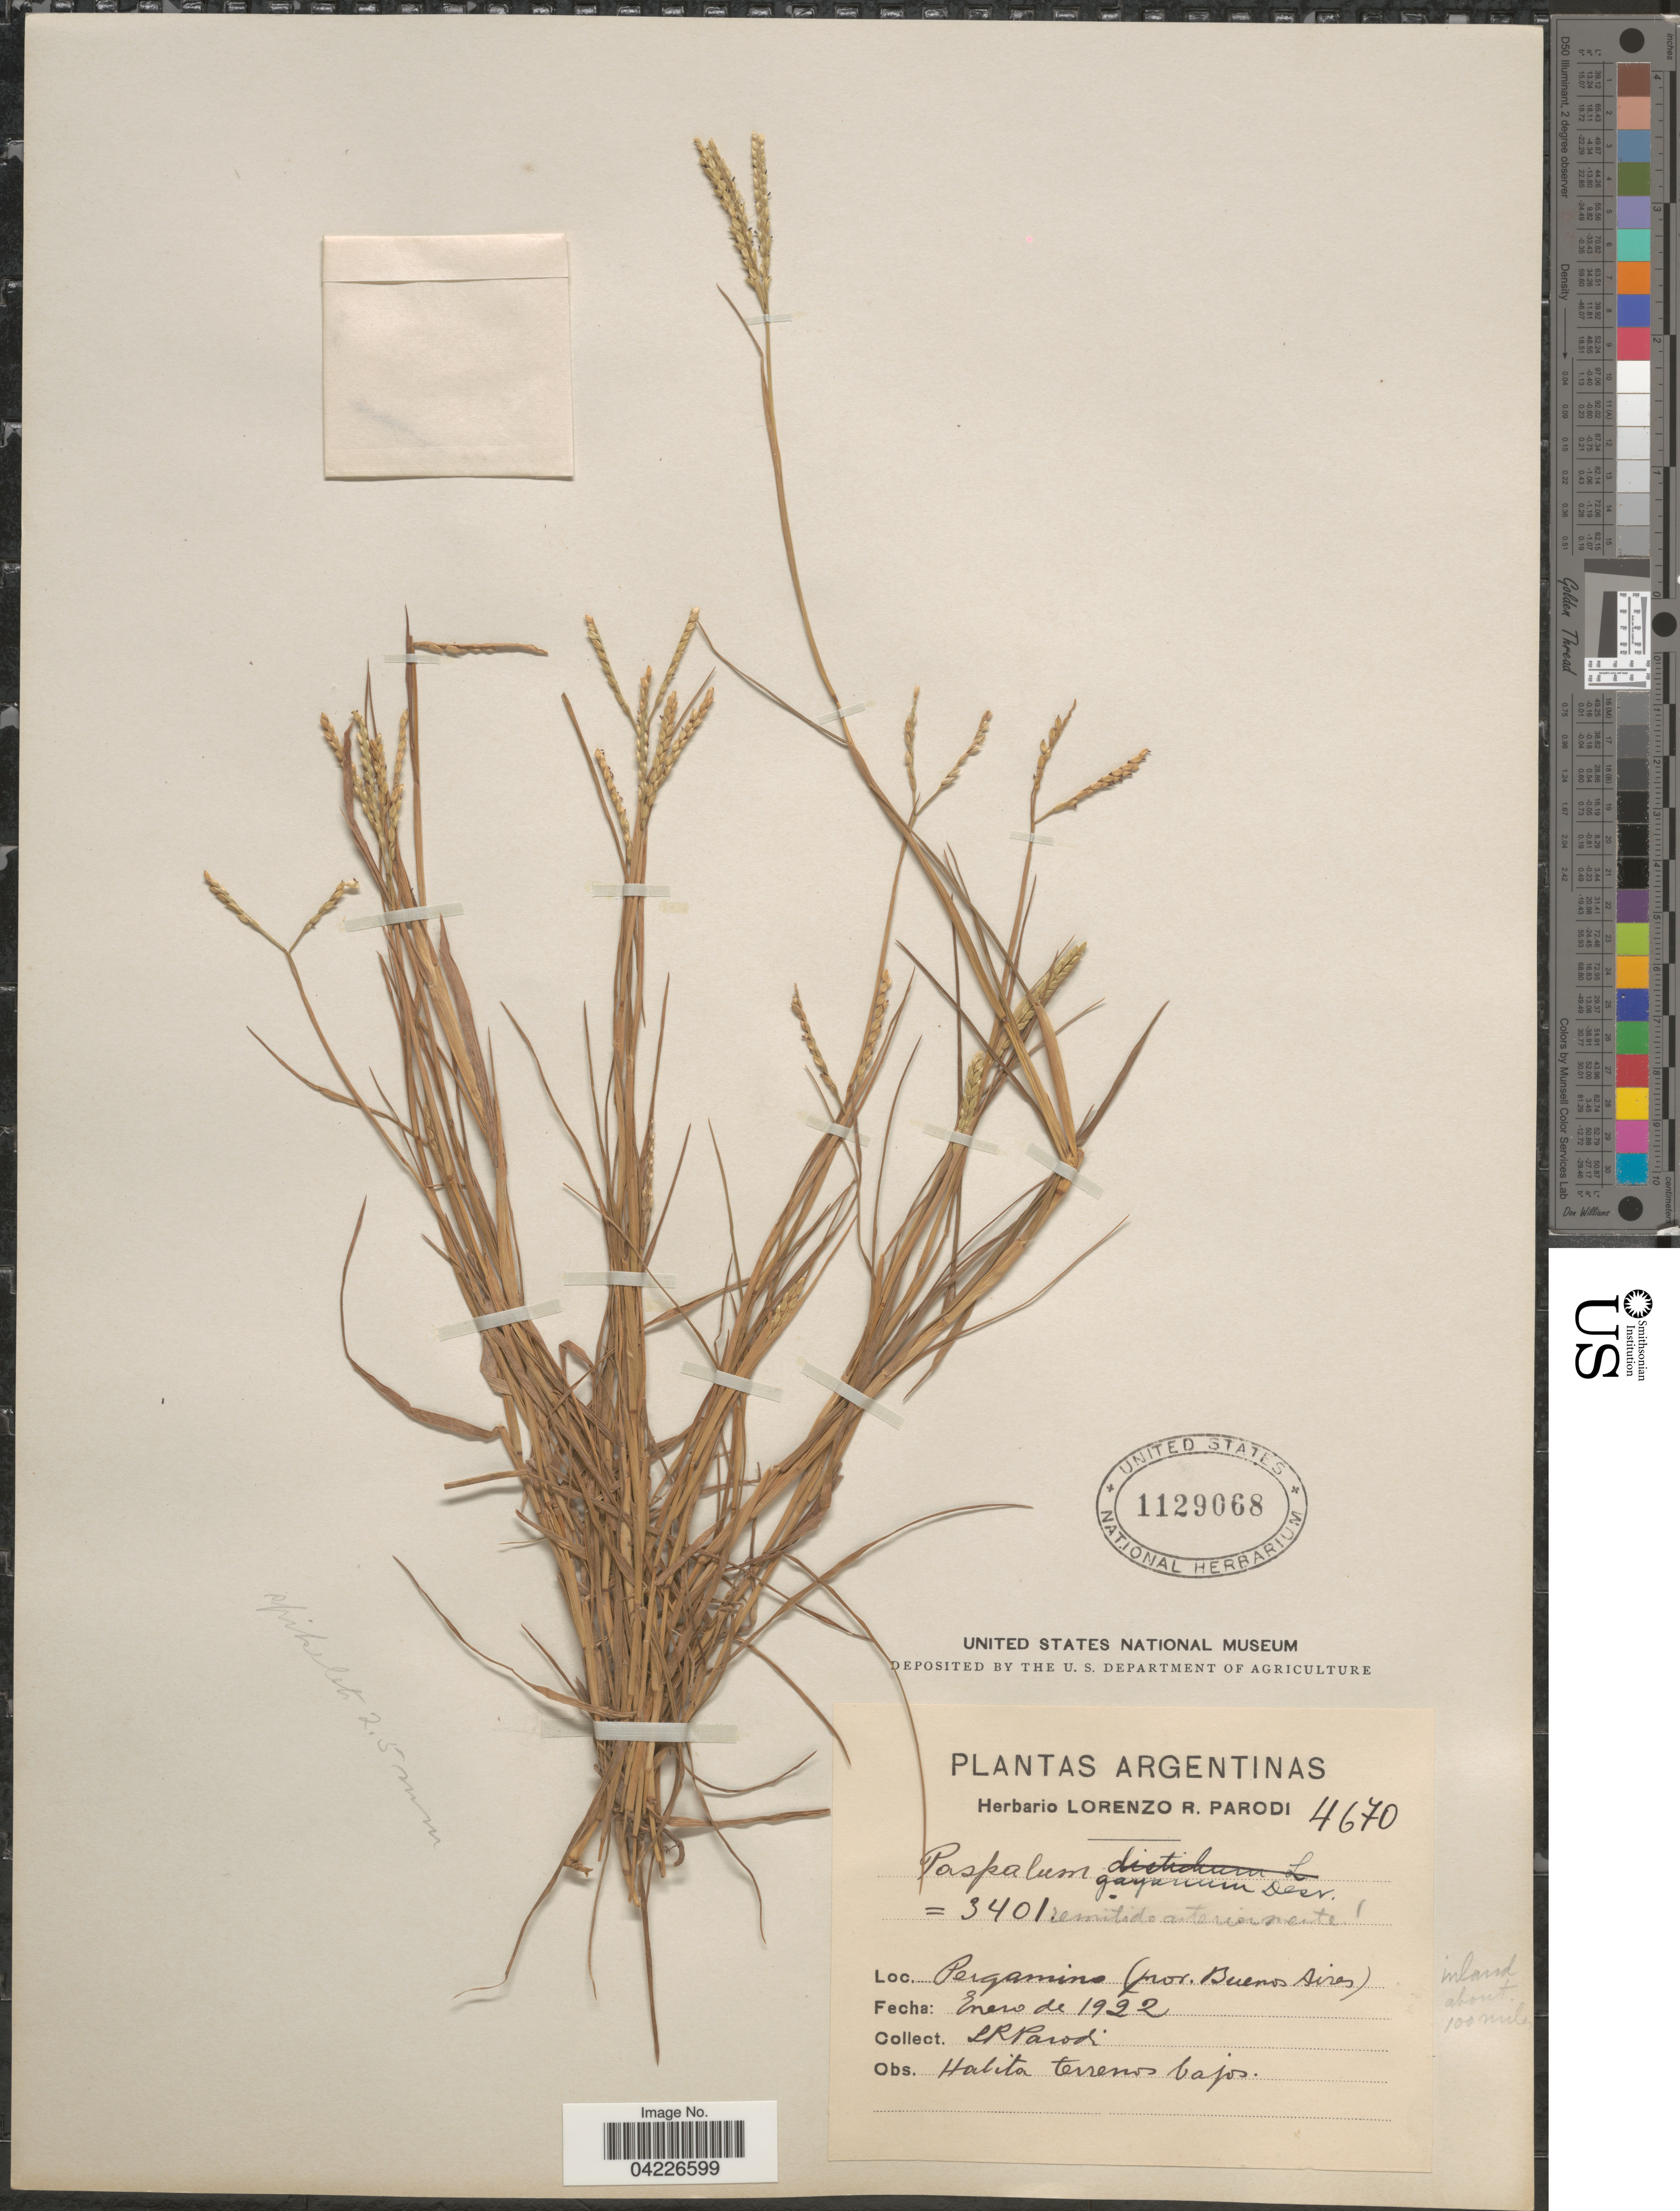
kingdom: Plantae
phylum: Tracheophyta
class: Liliopsida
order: Poales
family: Poaceae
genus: Paspalum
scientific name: Paspalum vaginatum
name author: Sw.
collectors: L. R. Parodi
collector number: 4670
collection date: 1922-01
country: Argentina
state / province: Buenos Aires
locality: Pergamino.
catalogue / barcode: US 1129068